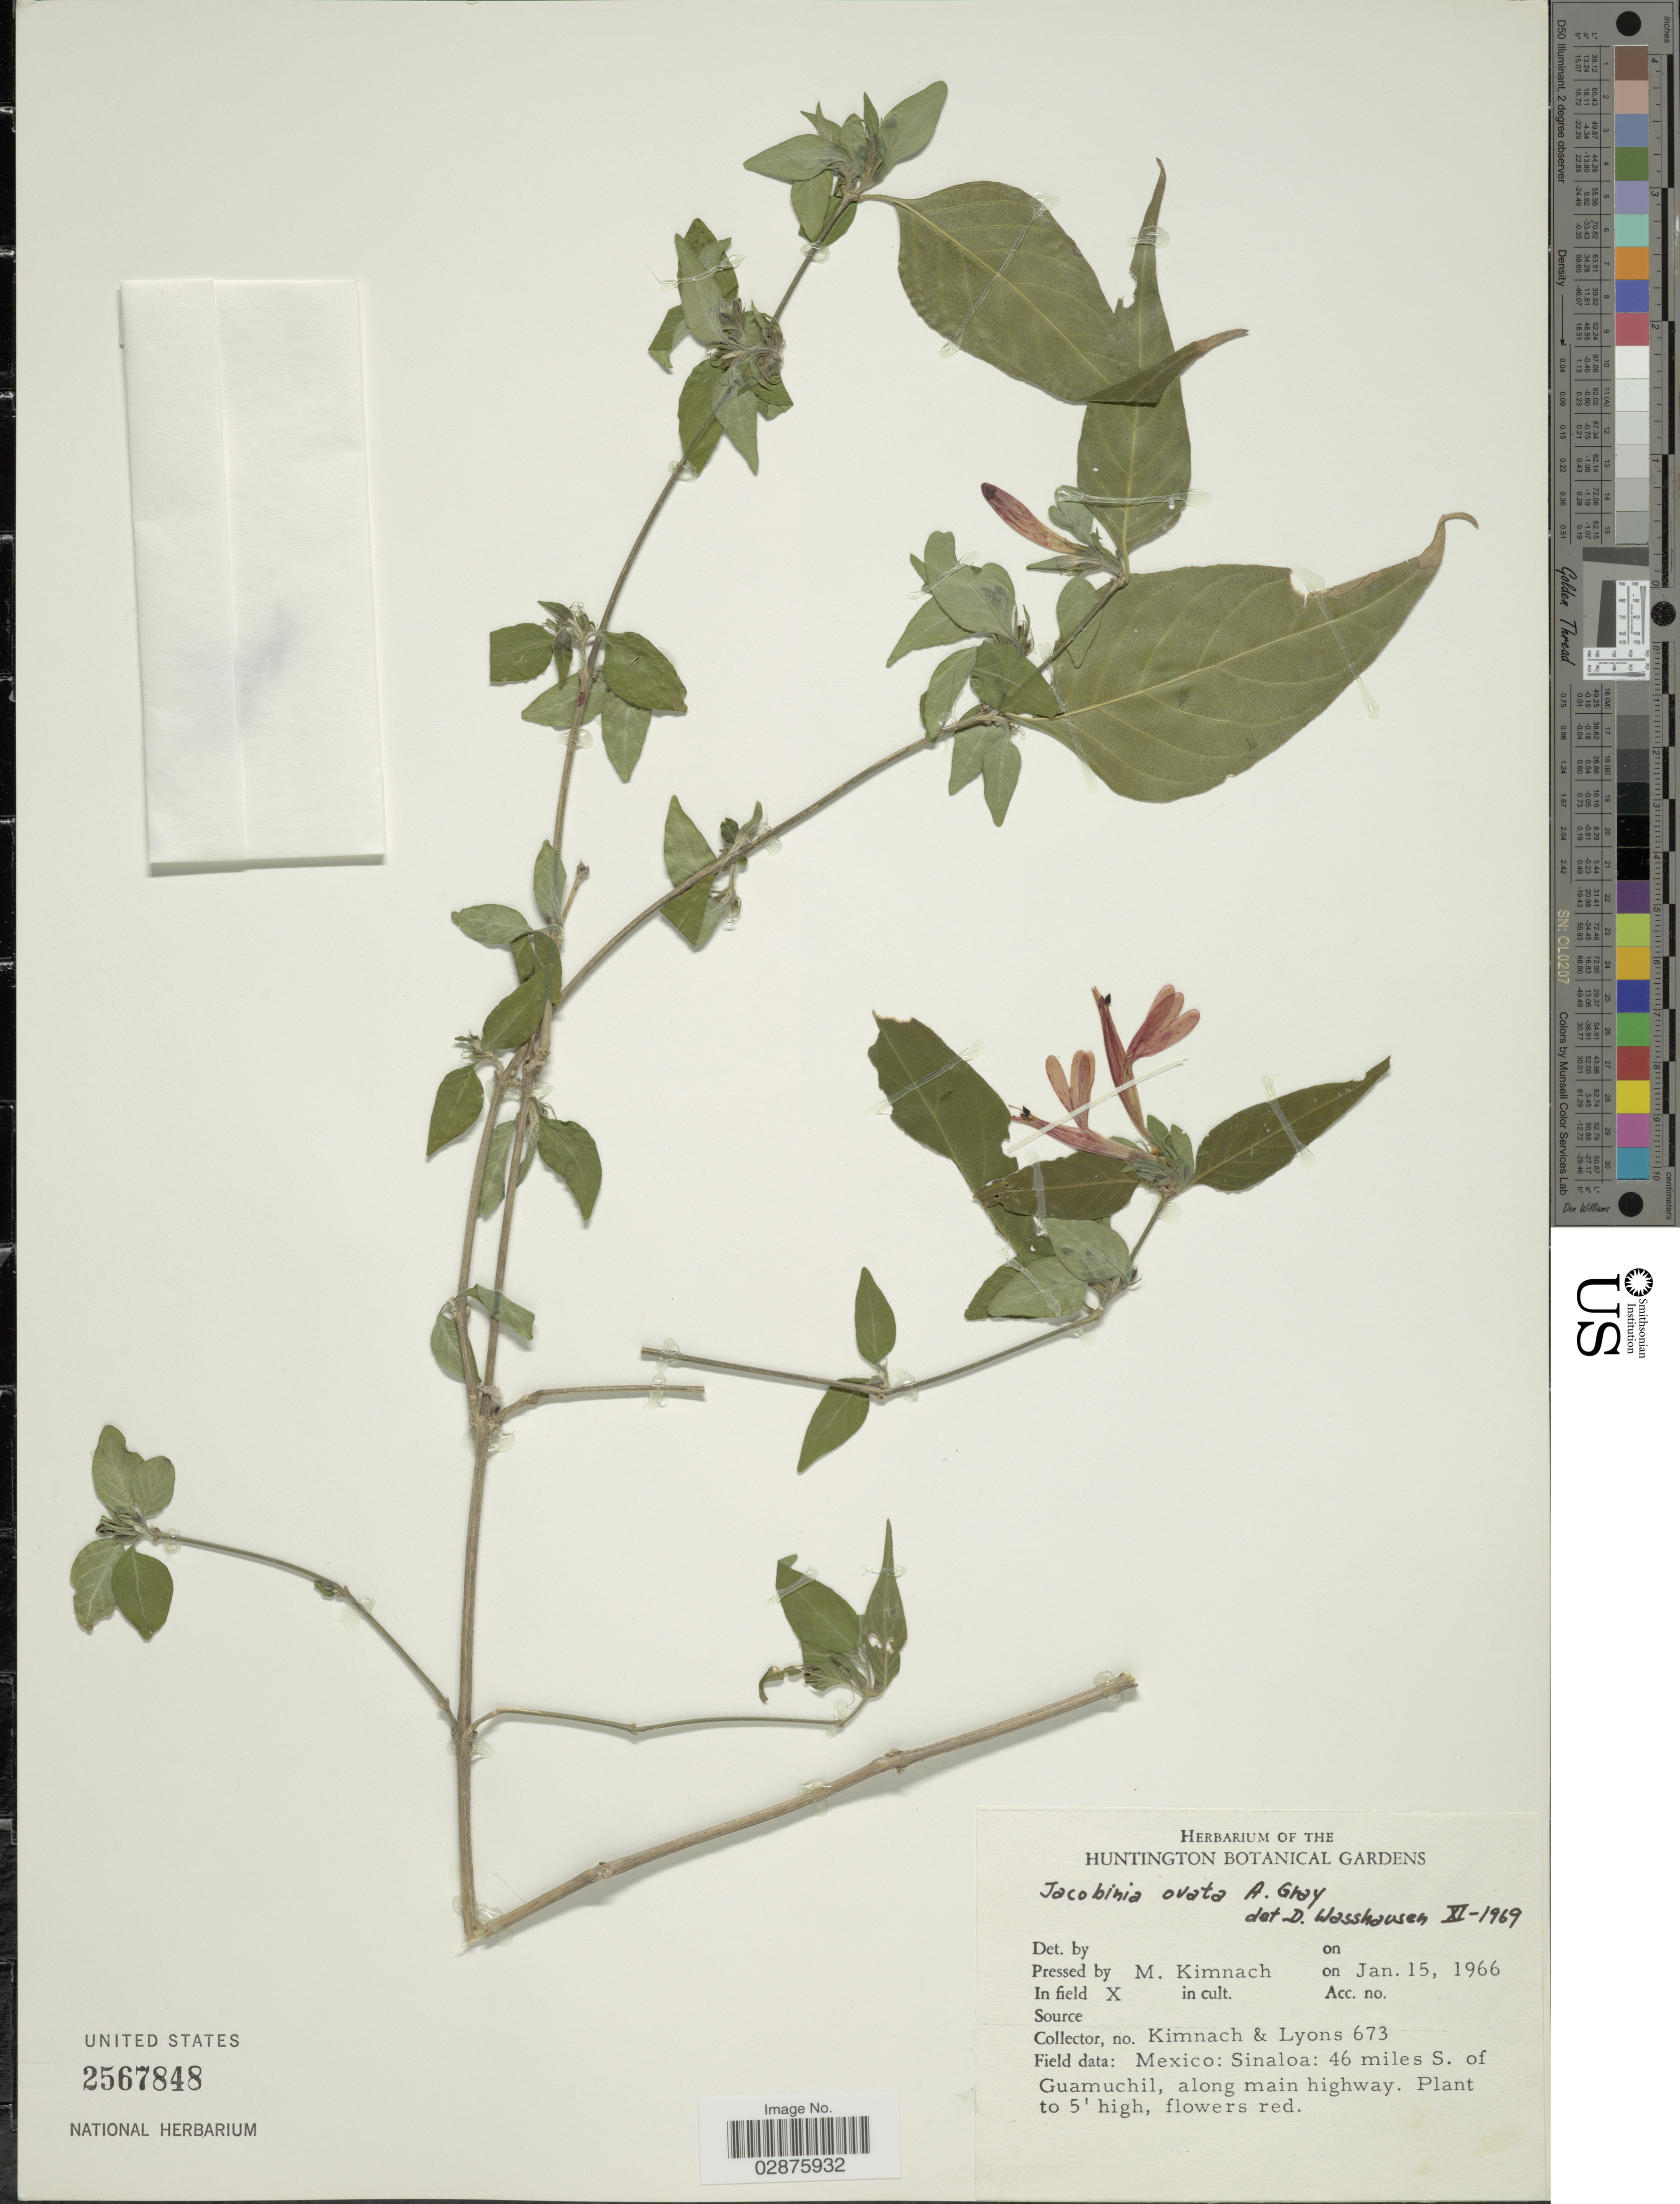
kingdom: Plantae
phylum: Tracheophyta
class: Magnoliopsida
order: Lamiales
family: Acanthaceae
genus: Justicia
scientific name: Justicia candicans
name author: (Nees) L.D. Benson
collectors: M. W. Kimnach & -. Lyons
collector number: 673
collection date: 1966-01-15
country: Mexico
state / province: Sinaloa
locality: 46 miles S. of Guamuchil, along main highway.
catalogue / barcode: US 2567848